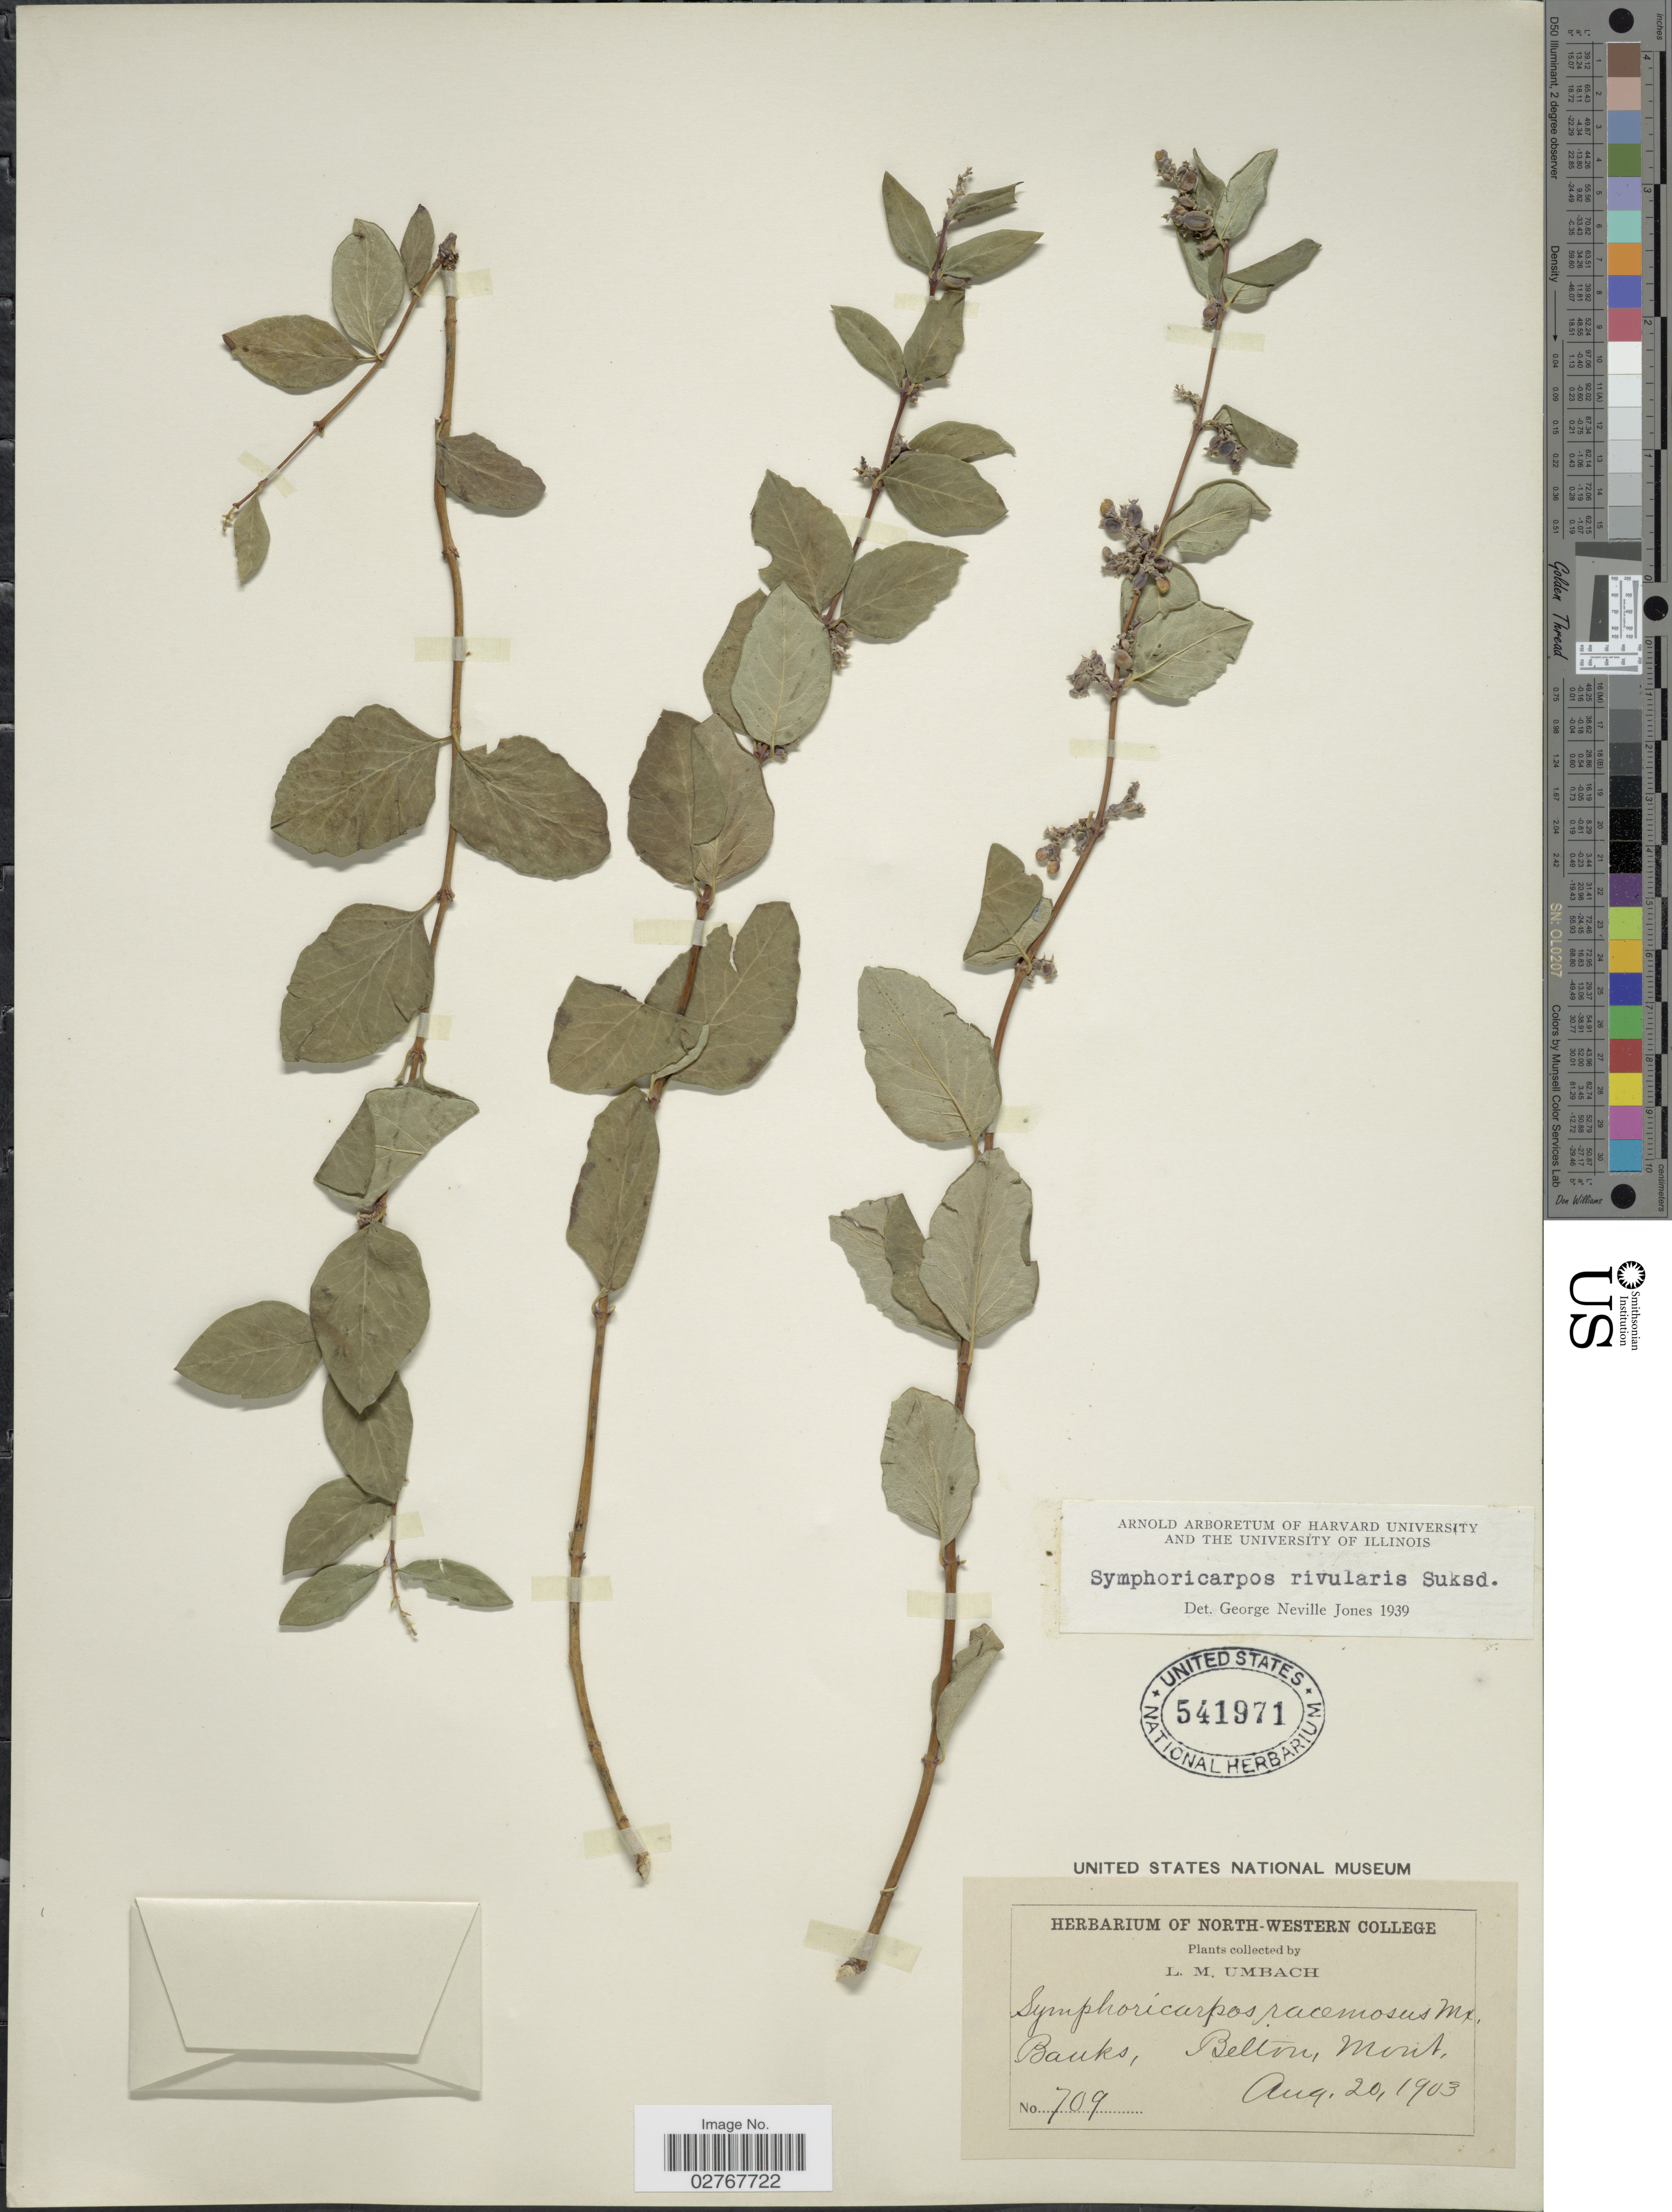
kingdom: Plantae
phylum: Tracheophyta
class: Magnoliopsida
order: Dipsacales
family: Caprifoliaceae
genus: Symphoricarpos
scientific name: Symphoricarpos rivularis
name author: Suksd.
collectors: L. M. Umbach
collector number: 709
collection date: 1903-08-20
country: United States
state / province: Montana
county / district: Flathead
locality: Banks, Belton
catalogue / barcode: US 541971